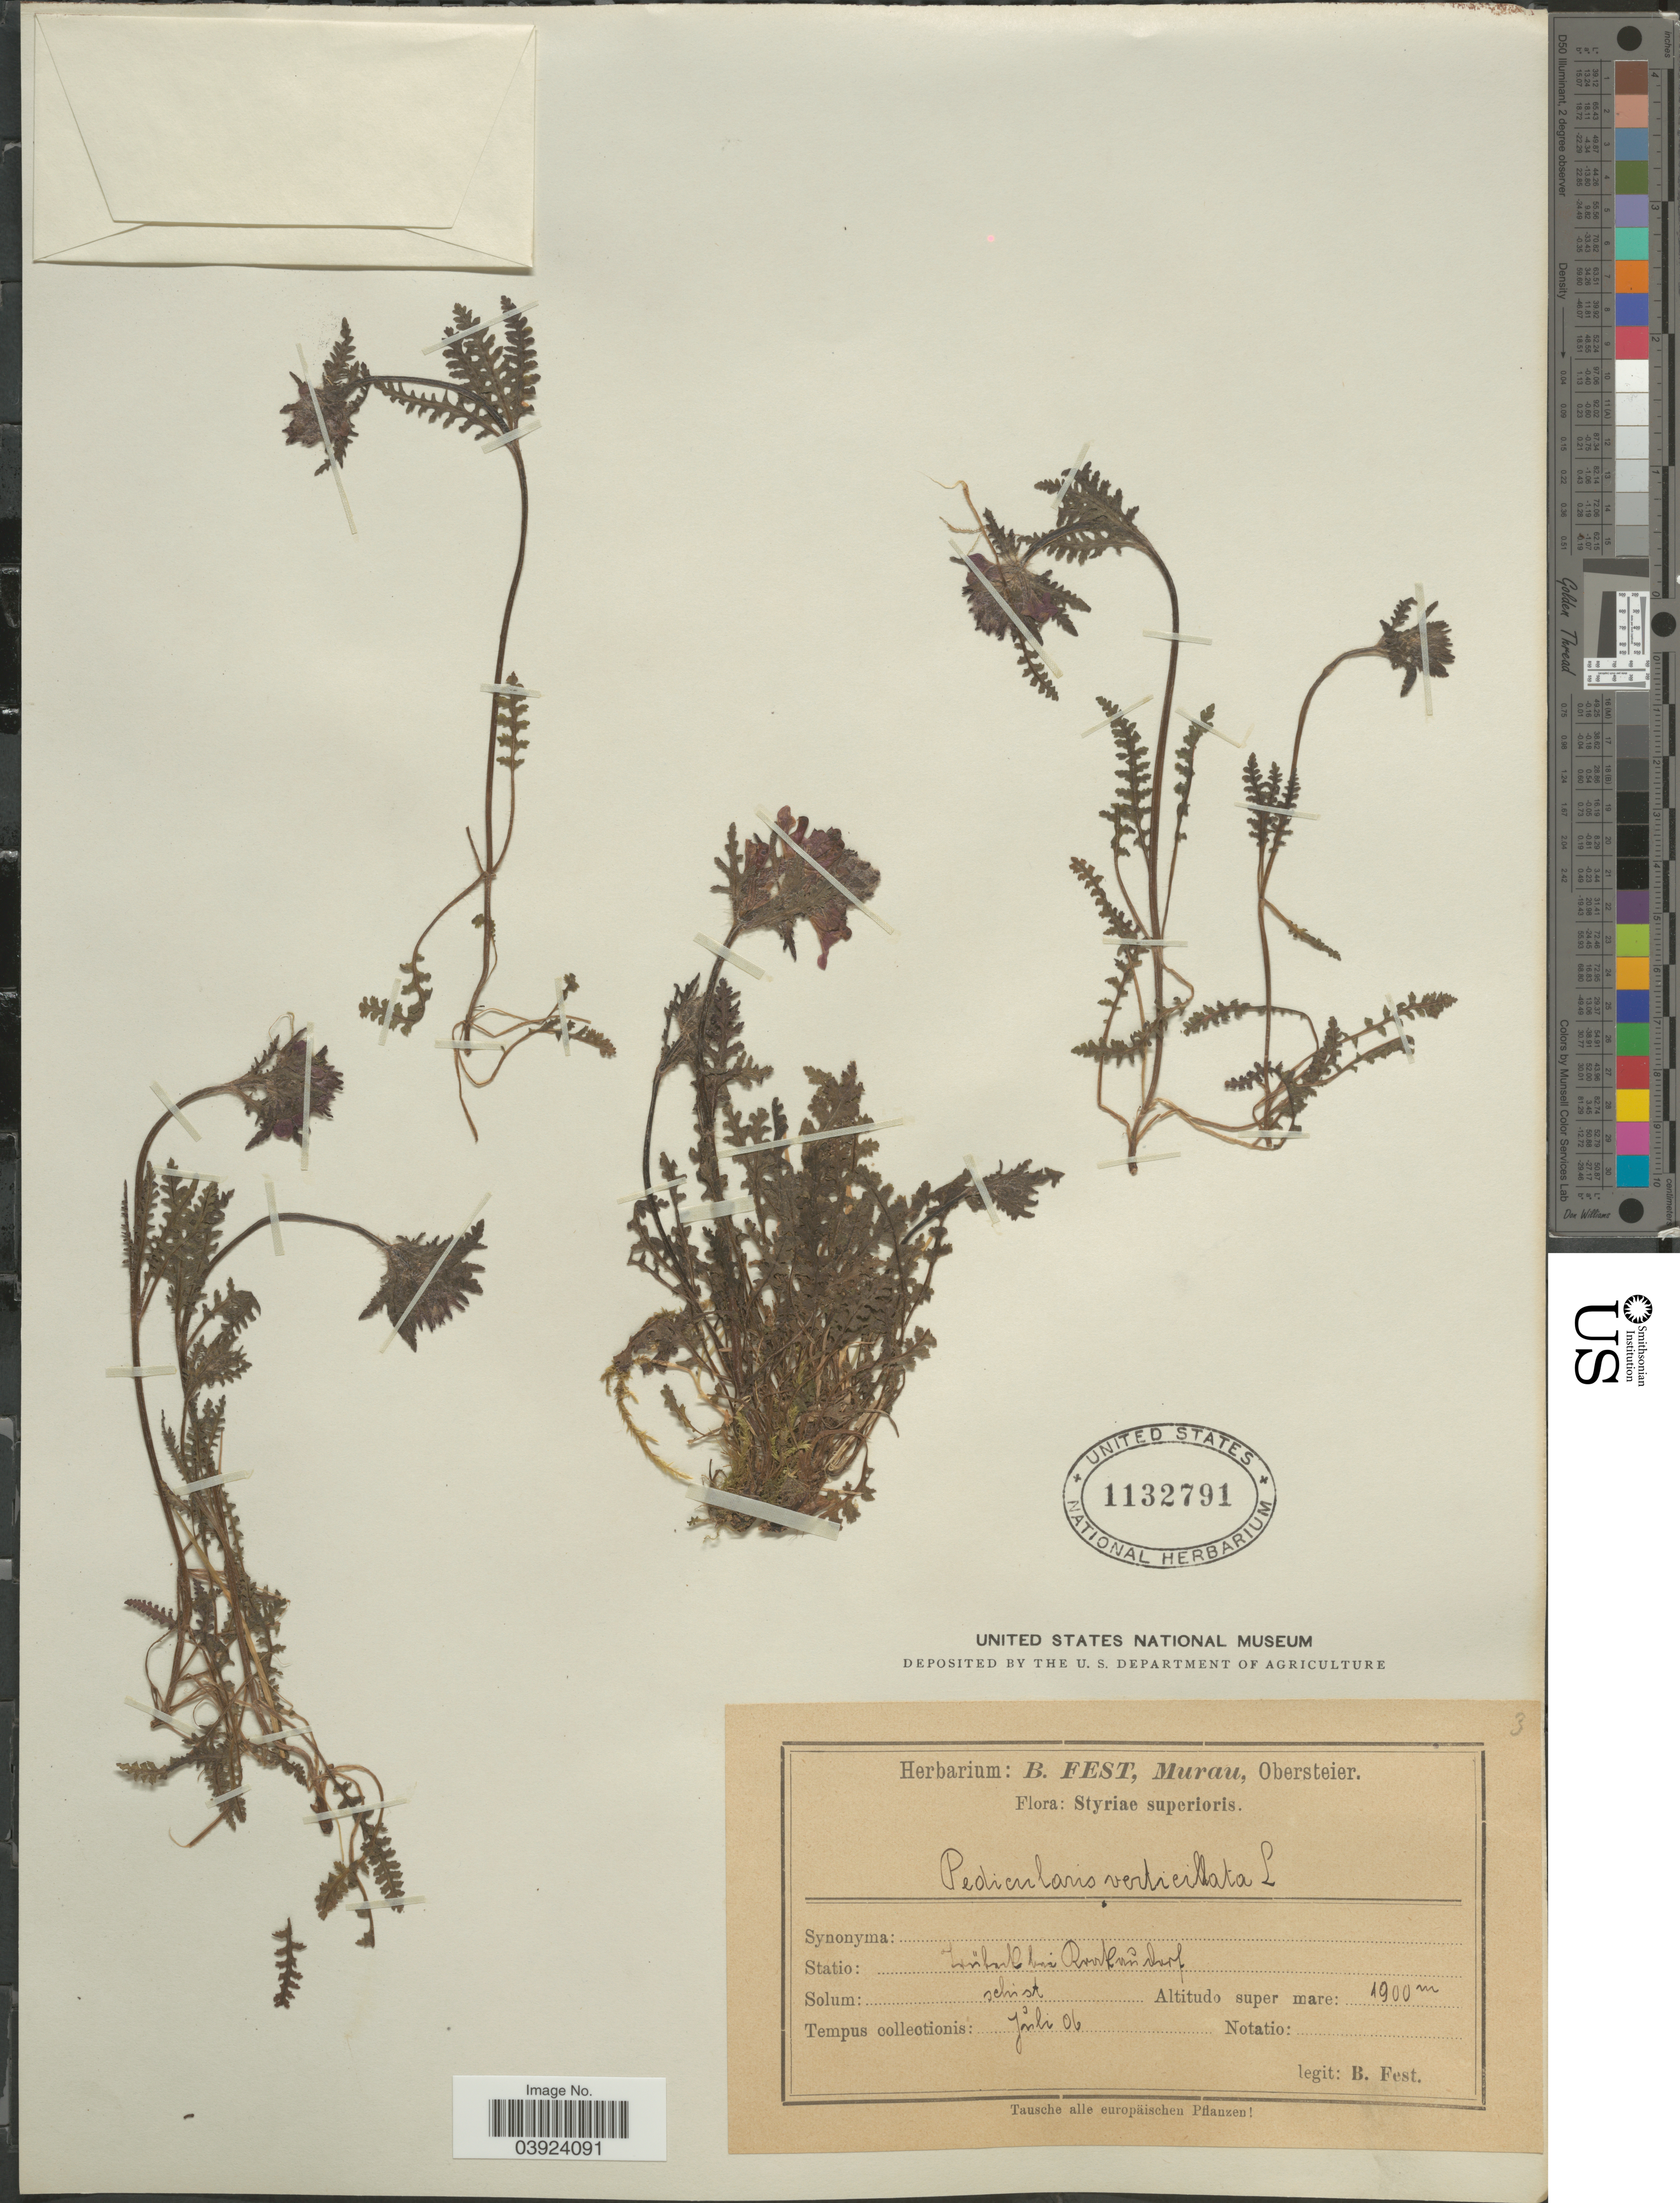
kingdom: Plantae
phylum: Tracheophyta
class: Magnoliopsida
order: Lamiales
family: Orobanchaceae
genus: Pedicularis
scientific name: Pedicularis verticillata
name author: L.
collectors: B. Fest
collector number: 3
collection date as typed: Transcribed d/m/y: /7/6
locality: Statio: Zenkarb bei Rvorkundorf. [interpreted]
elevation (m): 1900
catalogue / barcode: US 1132791